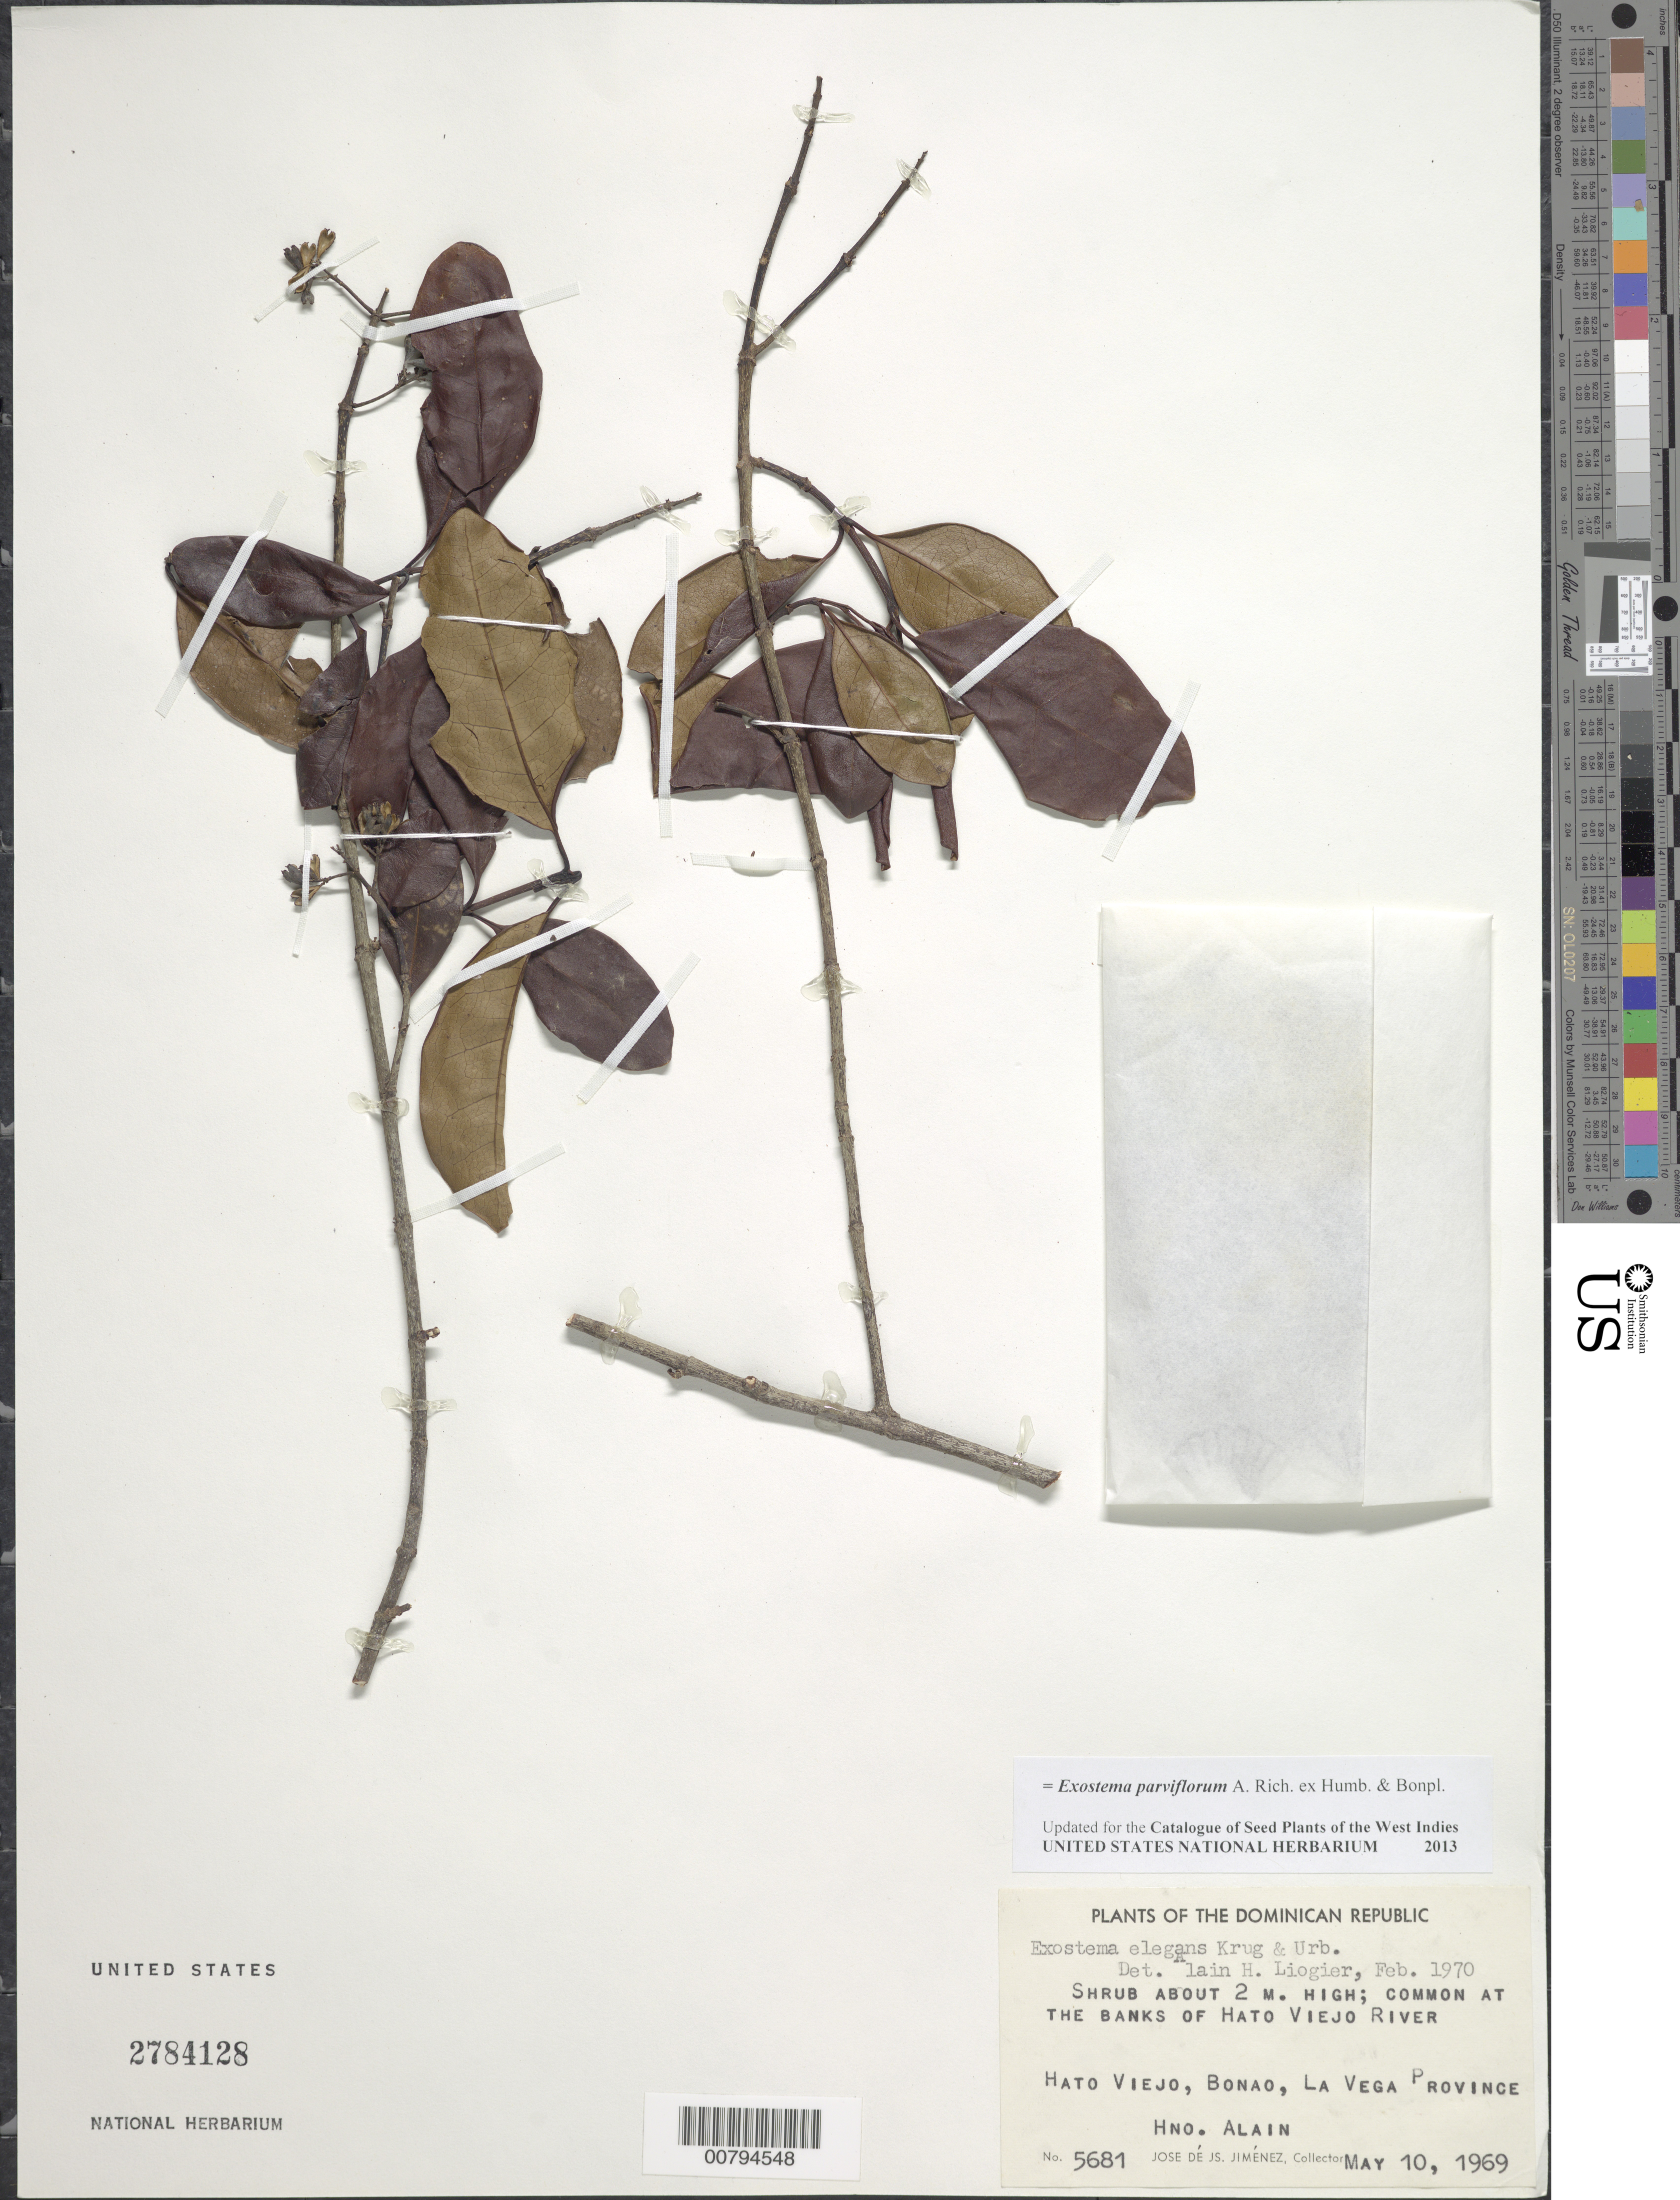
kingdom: Plantae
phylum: Tracheophyta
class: Magnoliopsida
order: Gentianales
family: Rubiaceae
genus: Exostema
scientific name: Exostema parviflorum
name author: A. Rich. ex Humb. & Bonpl.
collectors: J. J. Jiménez Almonte & A. H. Liogier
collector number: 5681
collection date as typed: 10 May 1969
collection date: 1969-05-10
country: Dominican Republic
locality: Banks of Hato Viego River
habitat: River banks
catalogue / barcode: US 2784128